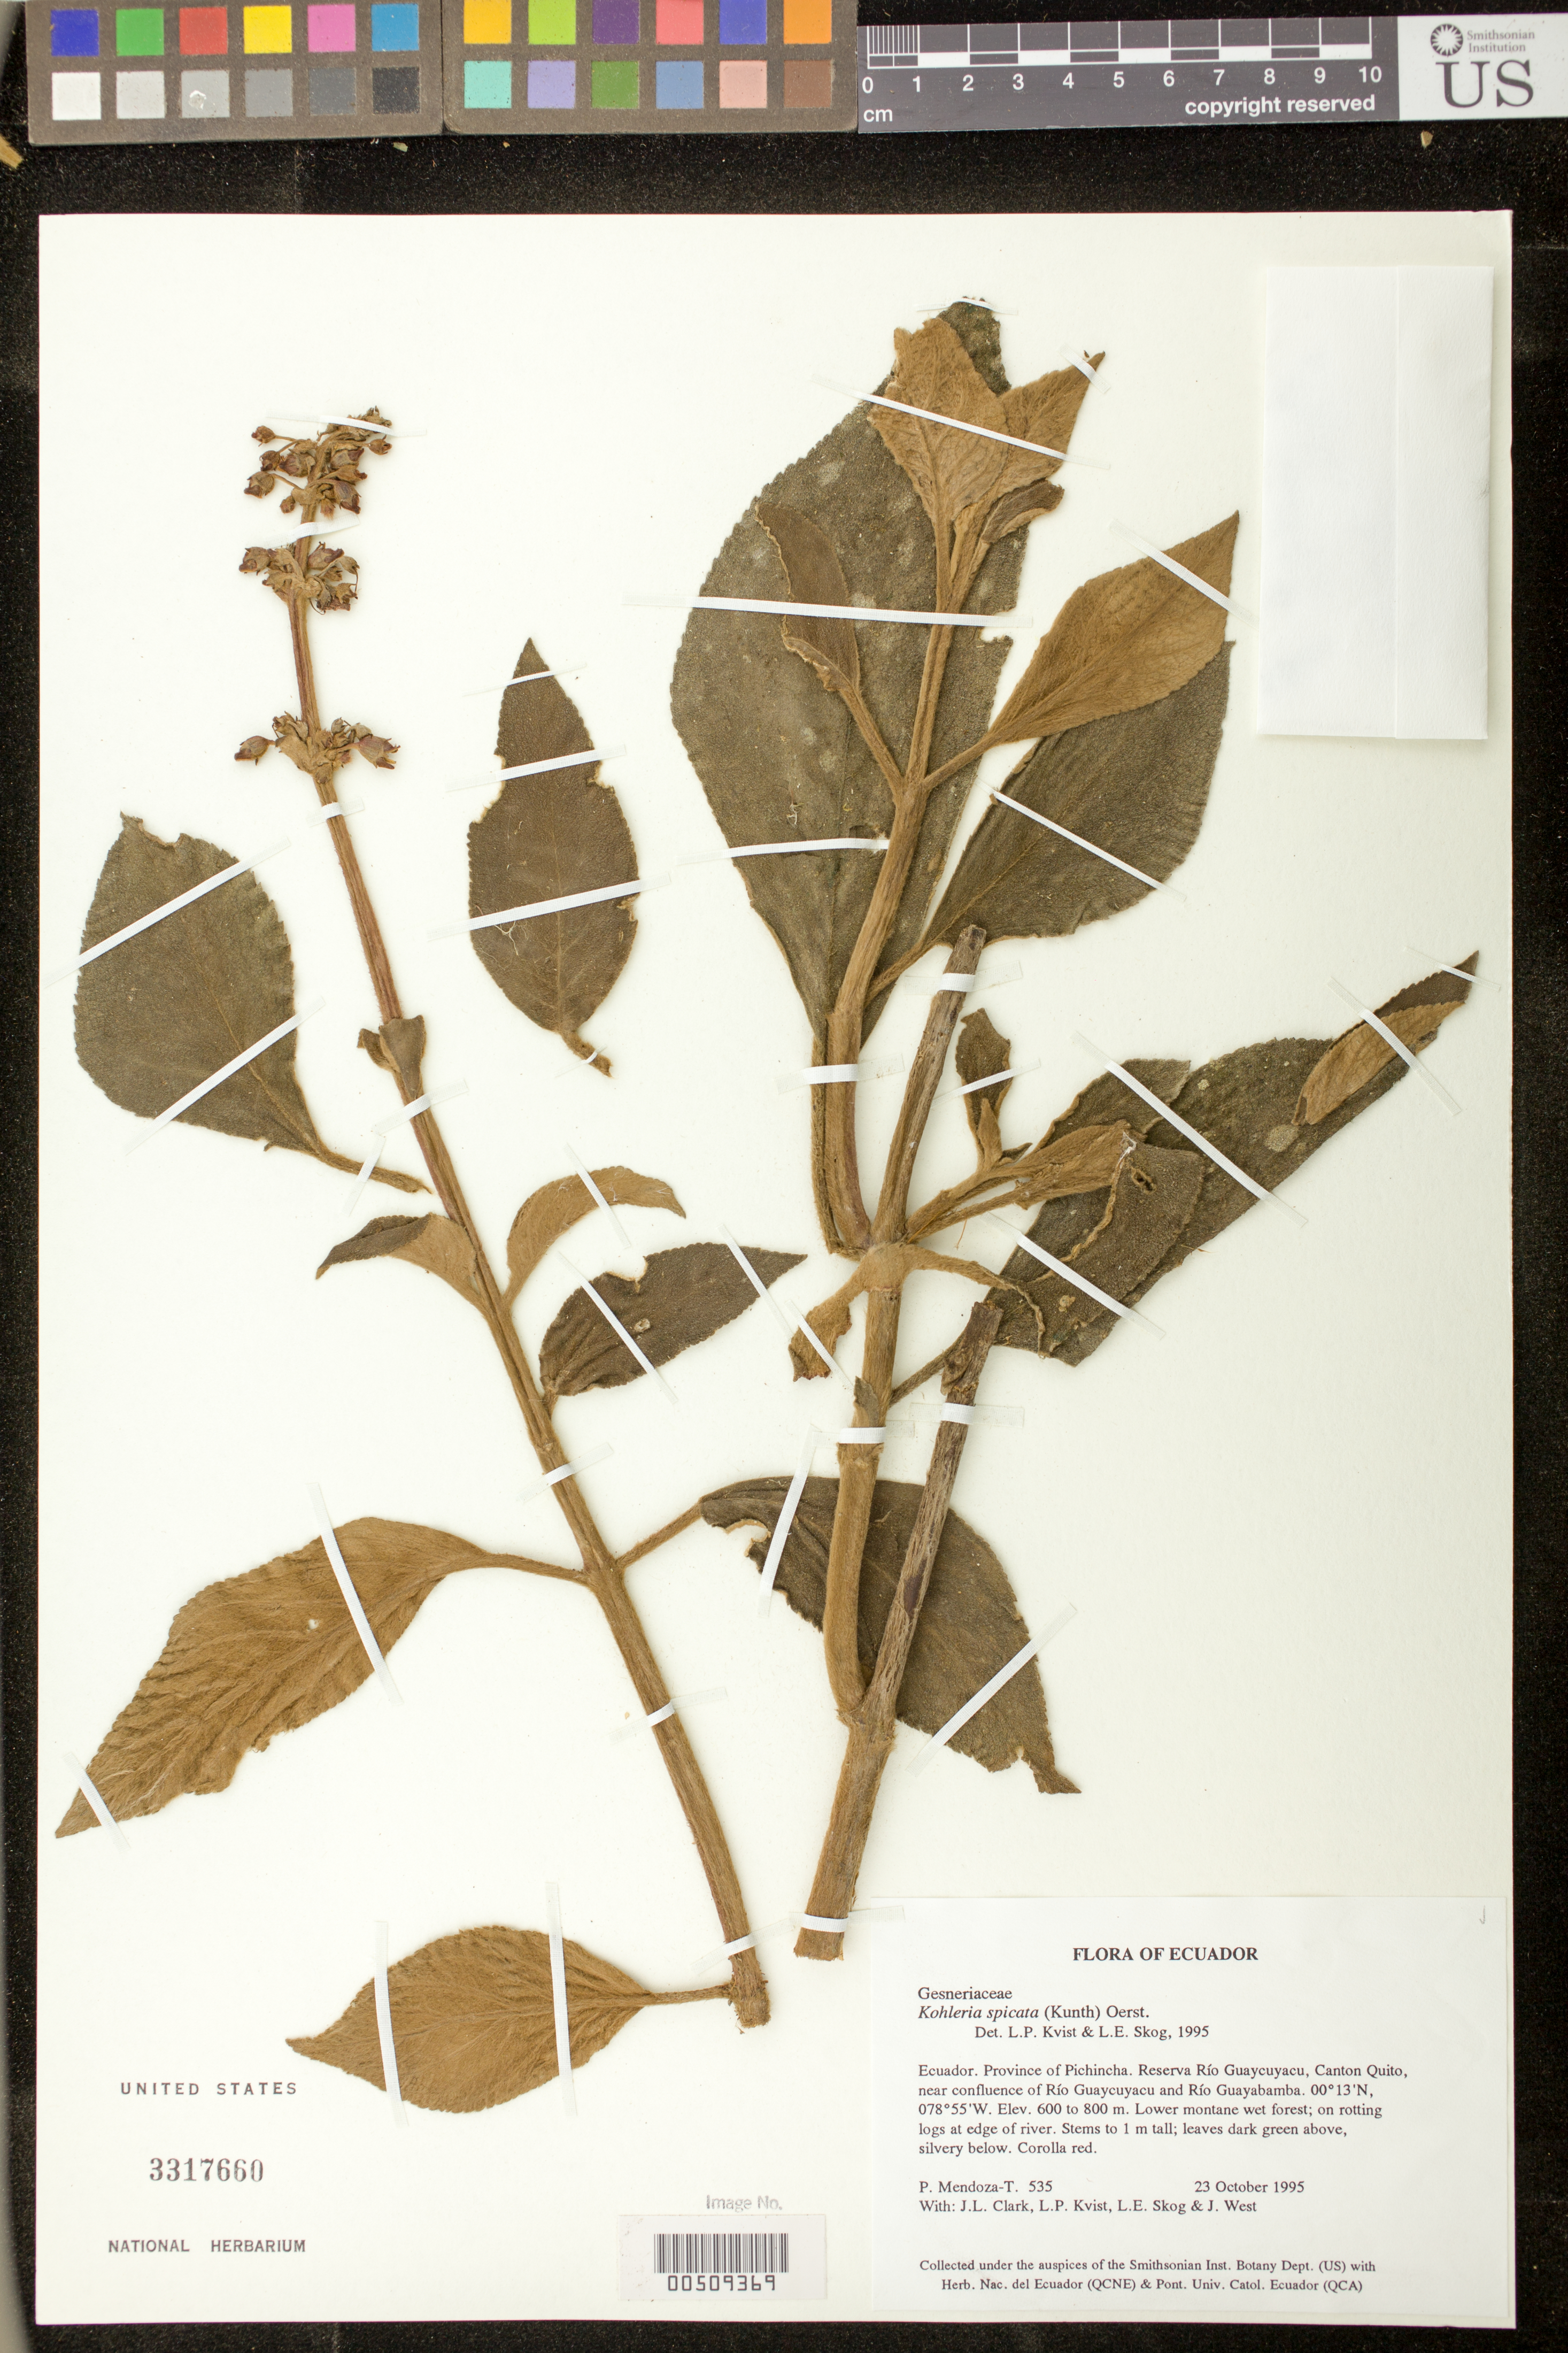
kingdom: Plantae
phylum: Tracheophyta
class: Magnoliopsida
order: Lamiales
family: Gesneriaceae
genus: Kohleria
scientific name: Kohleria spicata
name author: (Kunth) Oerst.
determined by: Skog, Laurence E.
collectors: P. Mendoza-T., J. L. Clark, L. P. Kvist, L. E. Skog & J. West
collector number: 535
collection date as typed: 23 Oct 1995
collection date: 1995-10-23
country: Ecuador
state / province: Pichincha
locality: Reserva Río Guaycuyacu, Canton Quito, near confluence of Río Guaycuyacu and Río Guayabamba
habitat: Lower montane wet forest; on rotting logs at edge of river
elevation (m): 600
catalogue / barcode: US 3317660